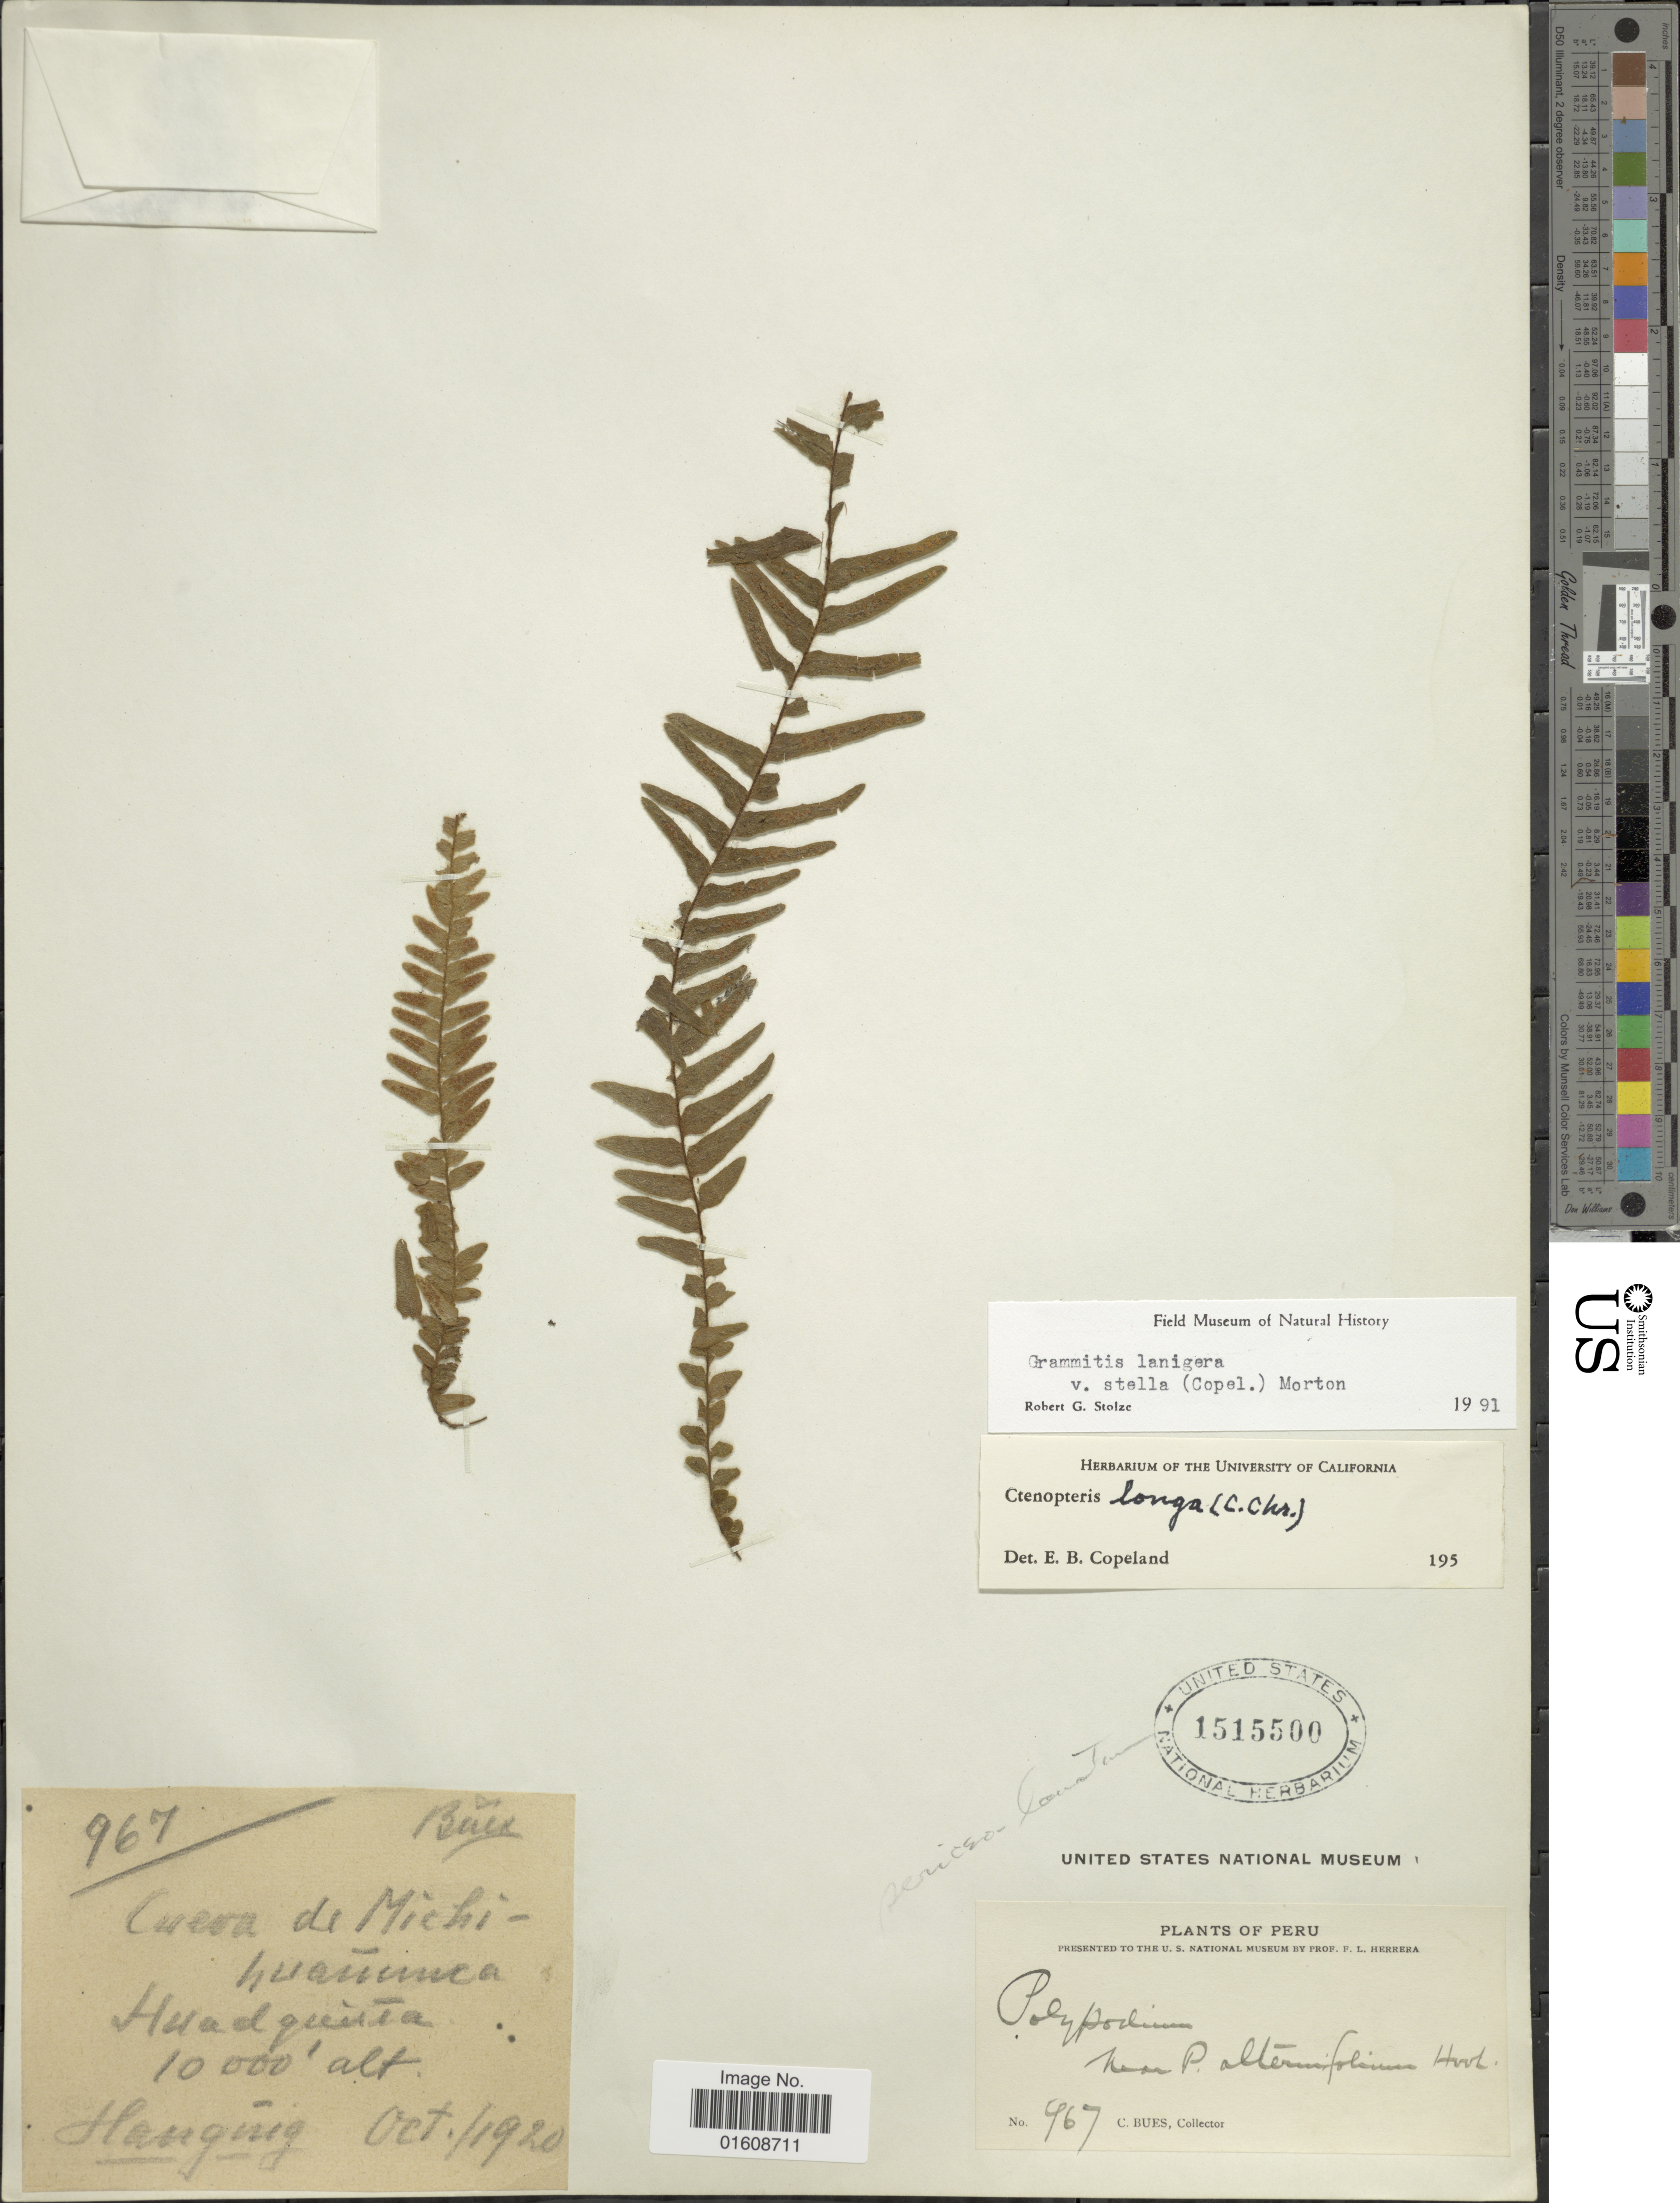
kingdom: Plantae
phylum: Tracheophyta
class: Polypodiopsida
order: Polypodiales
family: Polypodiaceae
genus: Alansmia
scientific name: Alansmia lanigera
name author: (Desv.) Moguel & M. Kessler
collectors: C. Bues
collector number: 967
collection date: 1920-10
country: Peru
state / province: Cusco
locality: Cueva de Michihuanunca, Huadquiña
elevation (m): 3048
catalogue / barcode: US 1515500